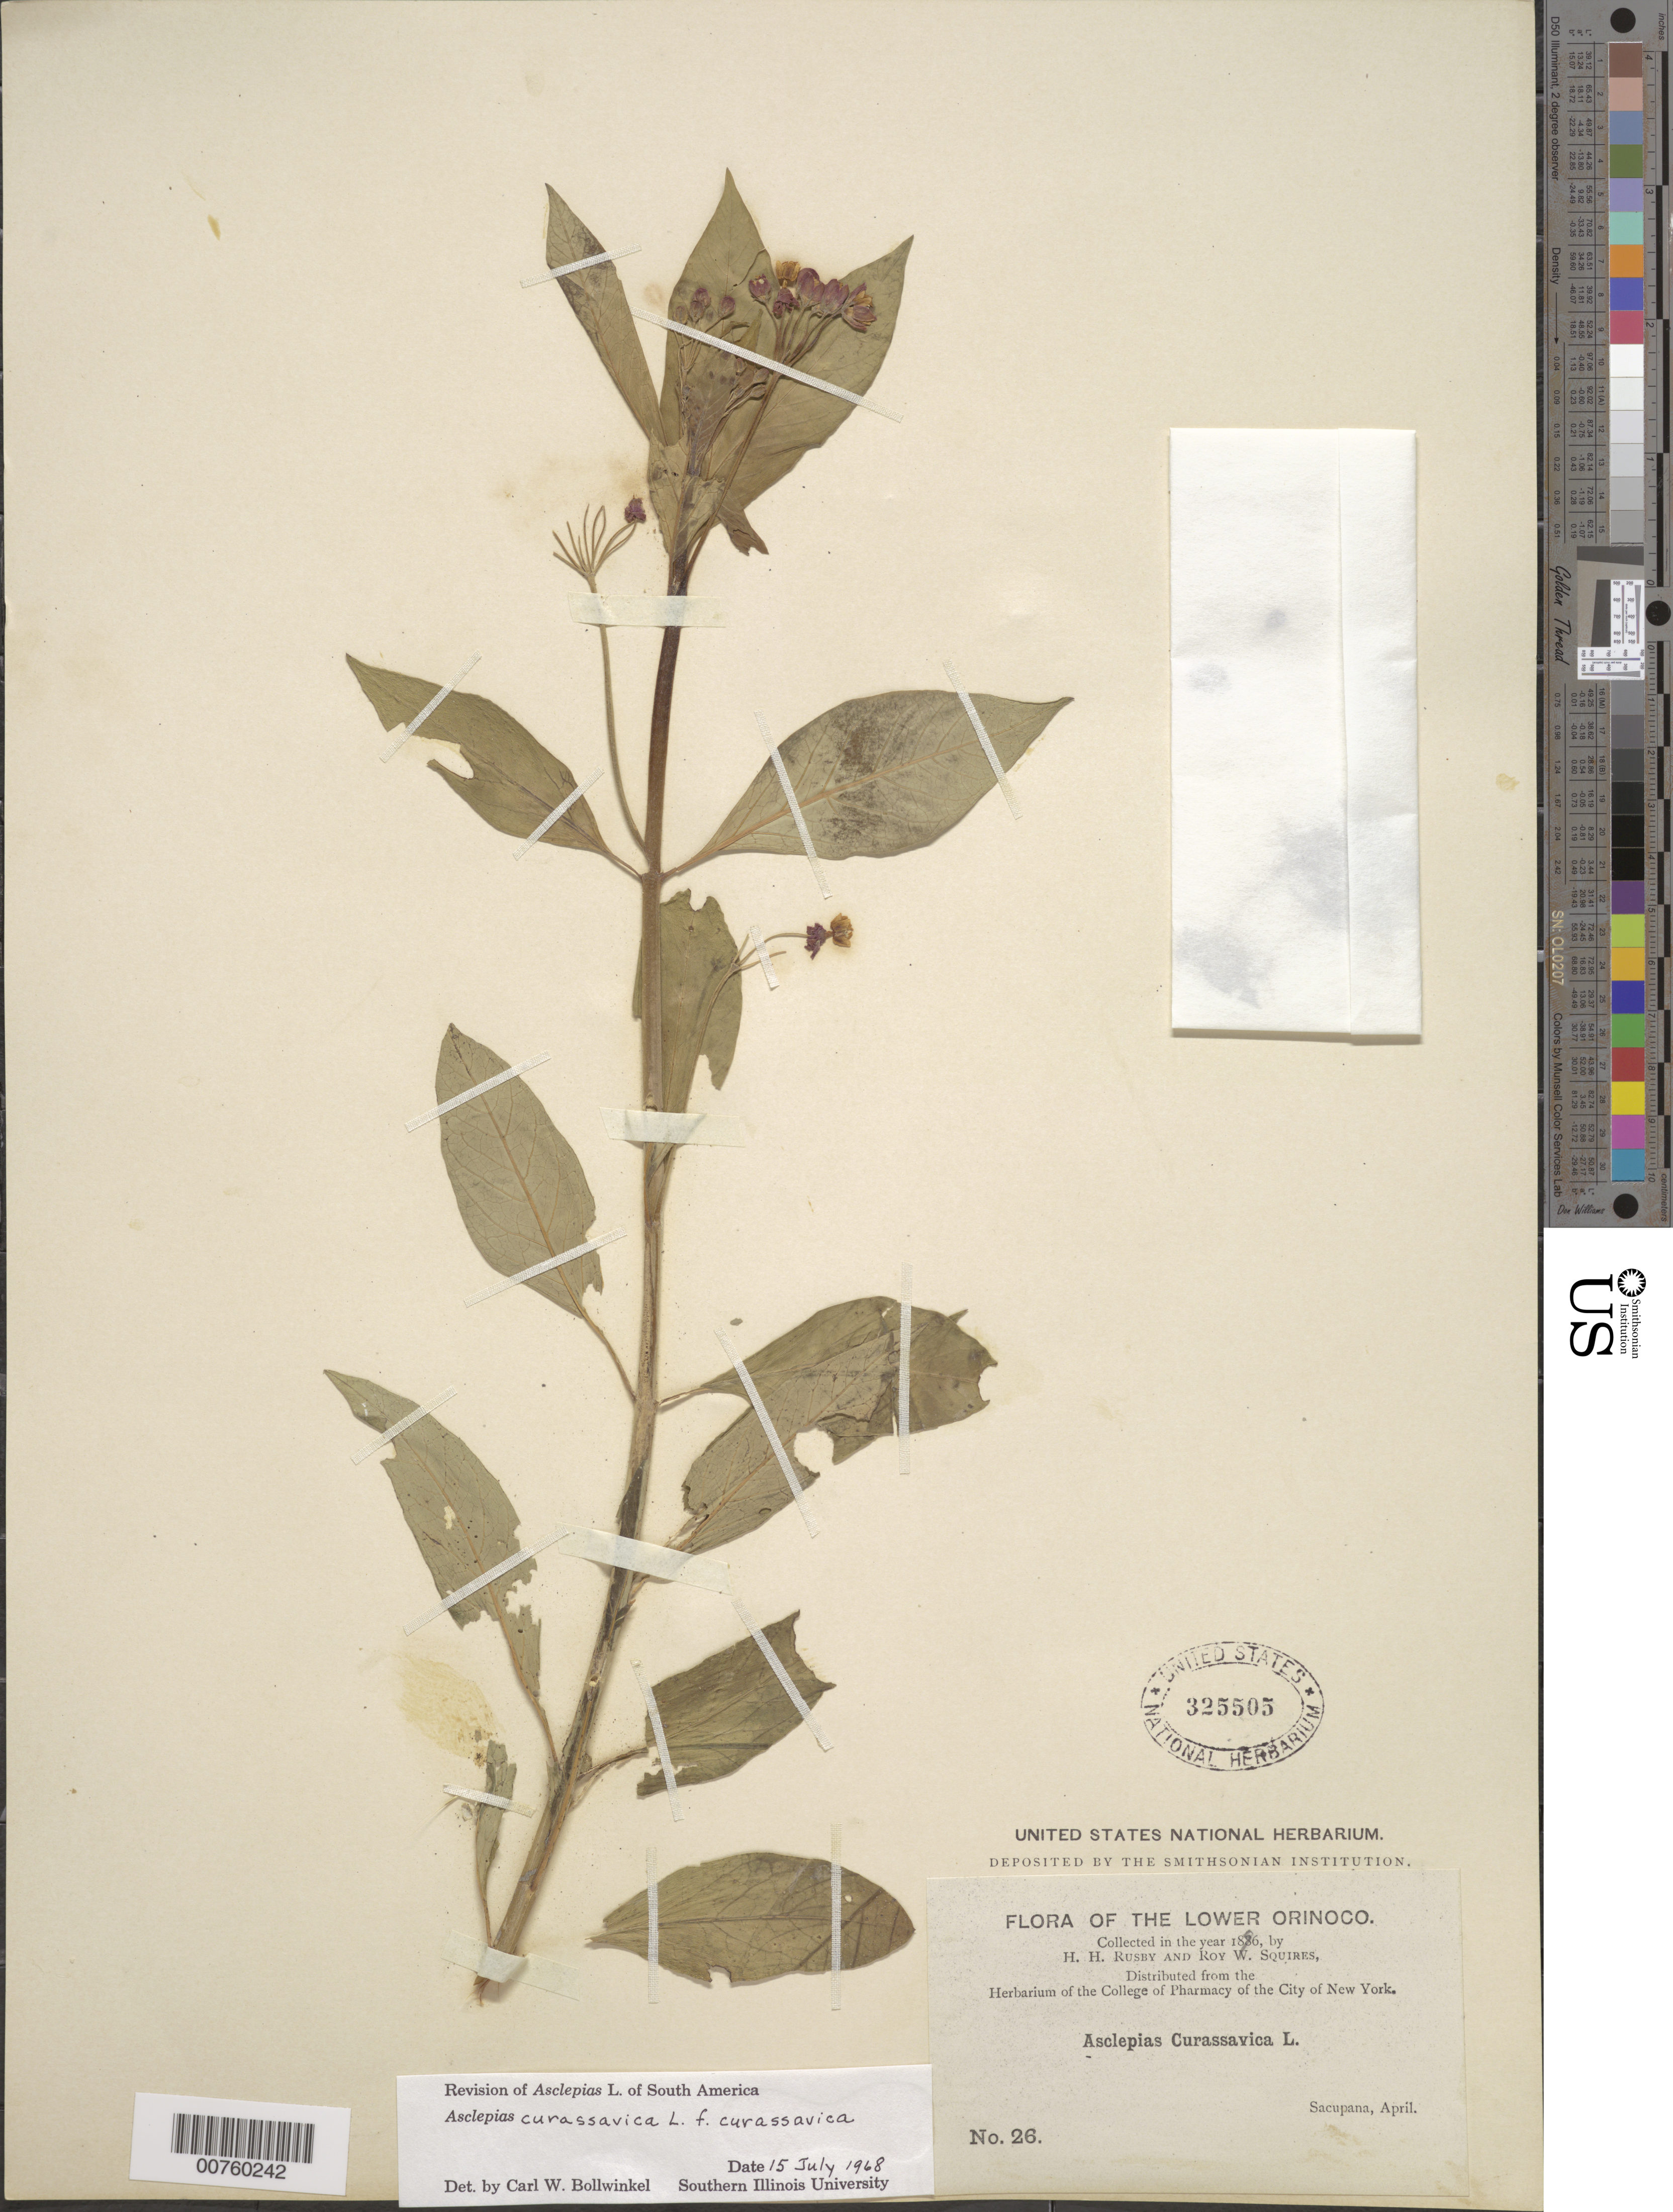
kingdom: Plantae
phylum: Tracheophyta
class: Magnoliopsida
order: Gentianales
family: Apocynaceae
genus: Asclepias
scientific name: Asclepias curassavica f. curassavica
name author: L.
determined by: Bollwinkel, C. W.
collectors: H. H. Rusby & R. Squires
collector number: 26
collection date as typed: April 1896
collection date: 1896-04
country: Venezuela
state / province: Delta Amacuro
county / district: Antonio Díaz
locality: Lower Orinoco, Sacupana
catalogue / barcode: US 325505